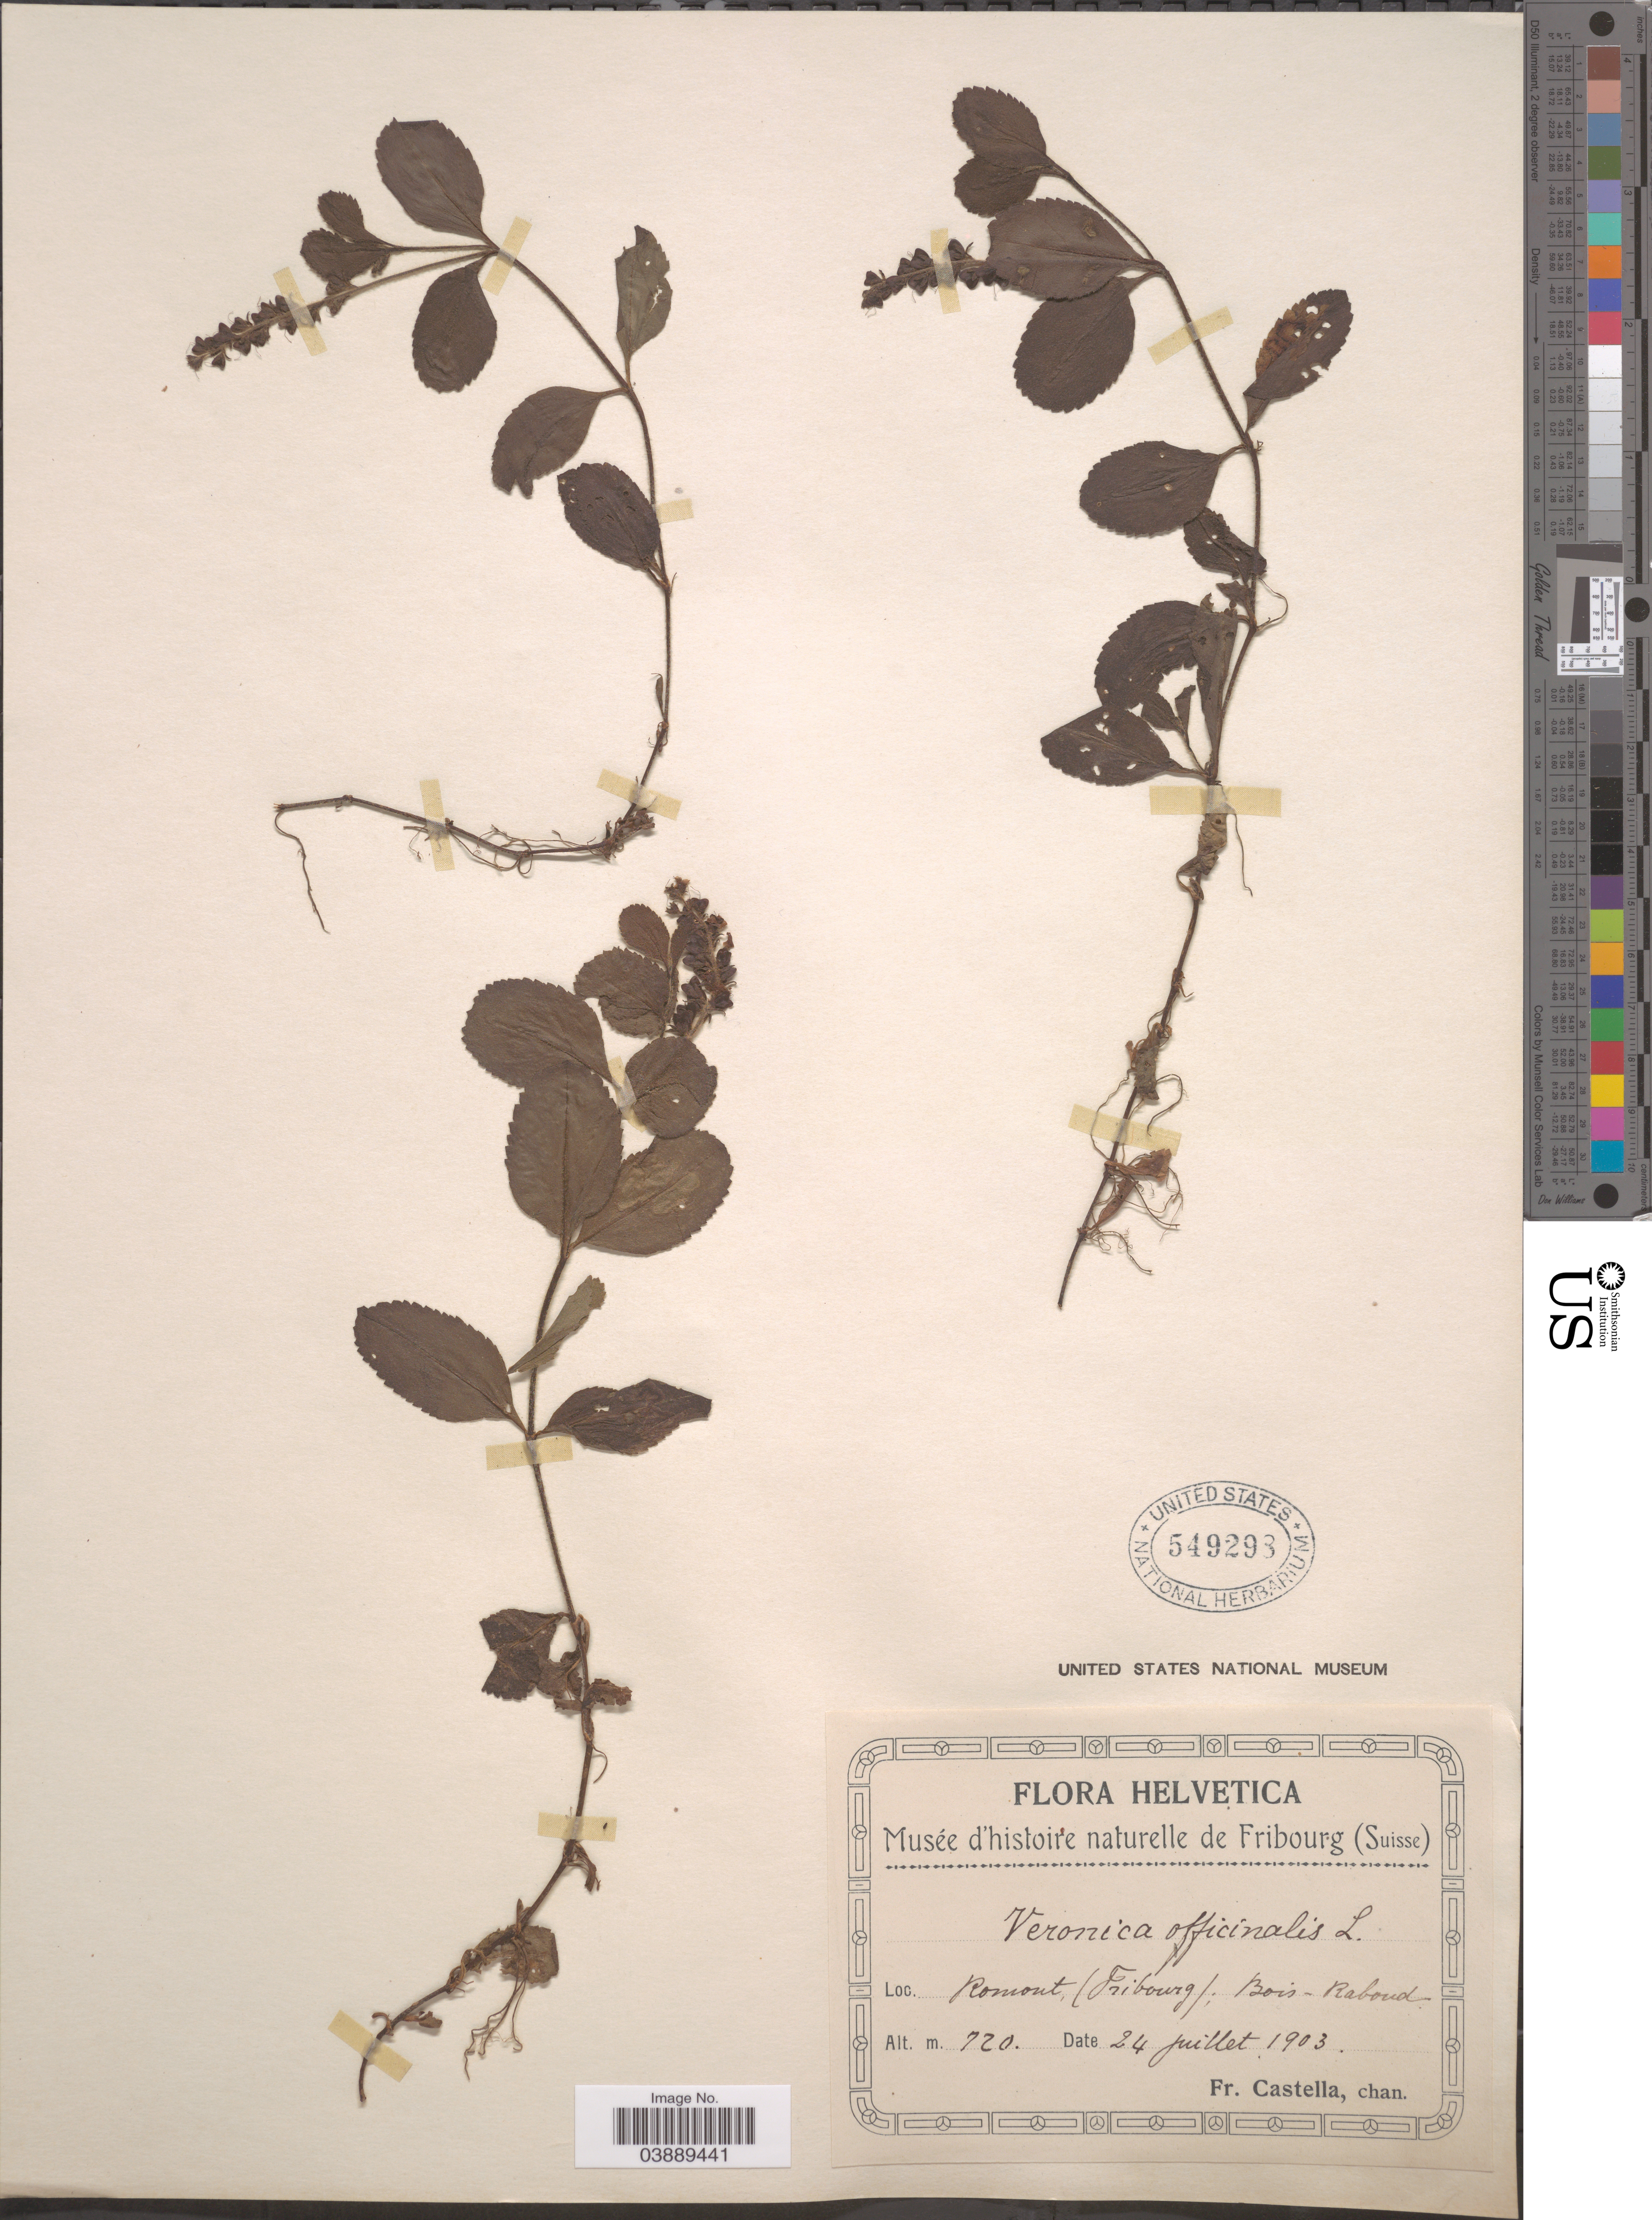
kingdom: Plantae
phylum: Tracheophyta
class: Magnoliopsida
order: Lamiales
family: Plantaginaceae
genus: Veronica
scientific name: Veronica officinalis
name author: L.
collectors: Fr. Castella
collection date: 1903-07-24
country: Switzerland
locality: Helvetica. Romont: Bois-Raboud.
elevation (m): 720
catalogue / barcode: US 549298